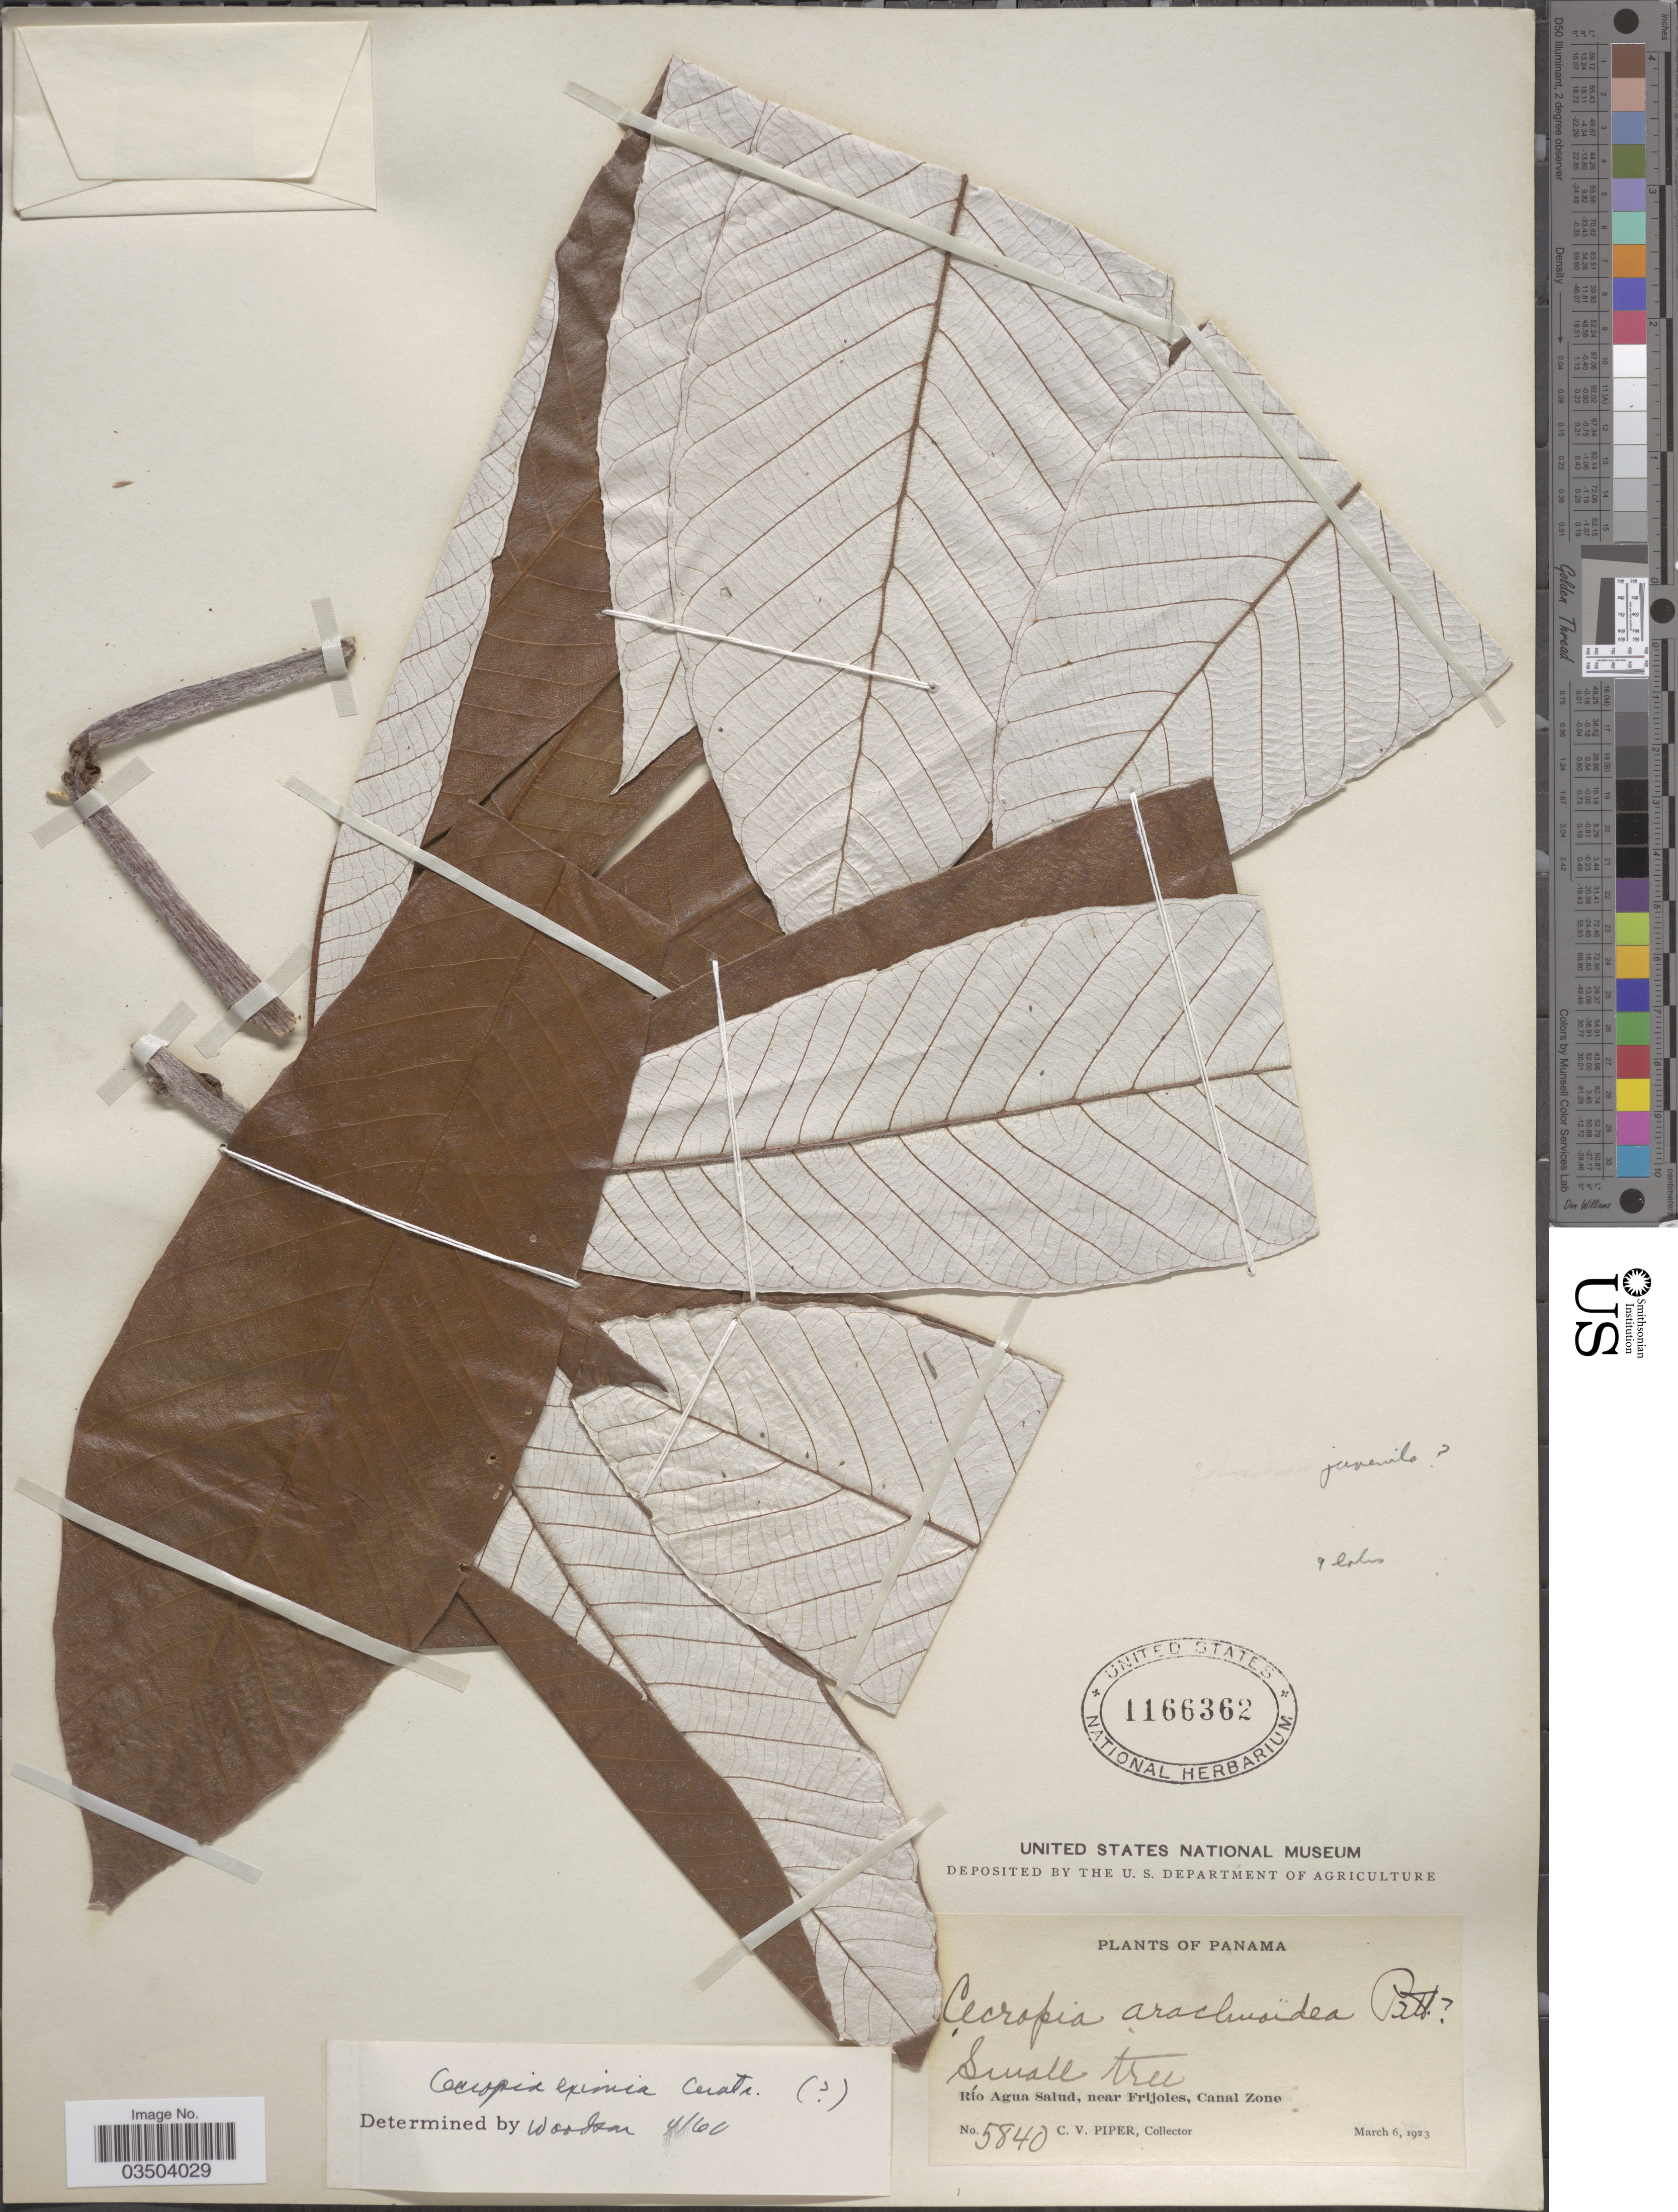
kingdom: Plantae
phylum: Tracheophyta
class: Magnoliopsida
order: Rosales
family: Urticaceae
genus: Cecropia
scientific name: Cecropia eximia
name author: Cuatrec.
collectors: C. V. Piper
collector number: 5840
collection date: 1923-03-06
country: Panama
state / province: Colón / Panamá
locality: Río Agua Salud, near Frijoles, Canal Zone.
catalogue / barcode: US 1166362